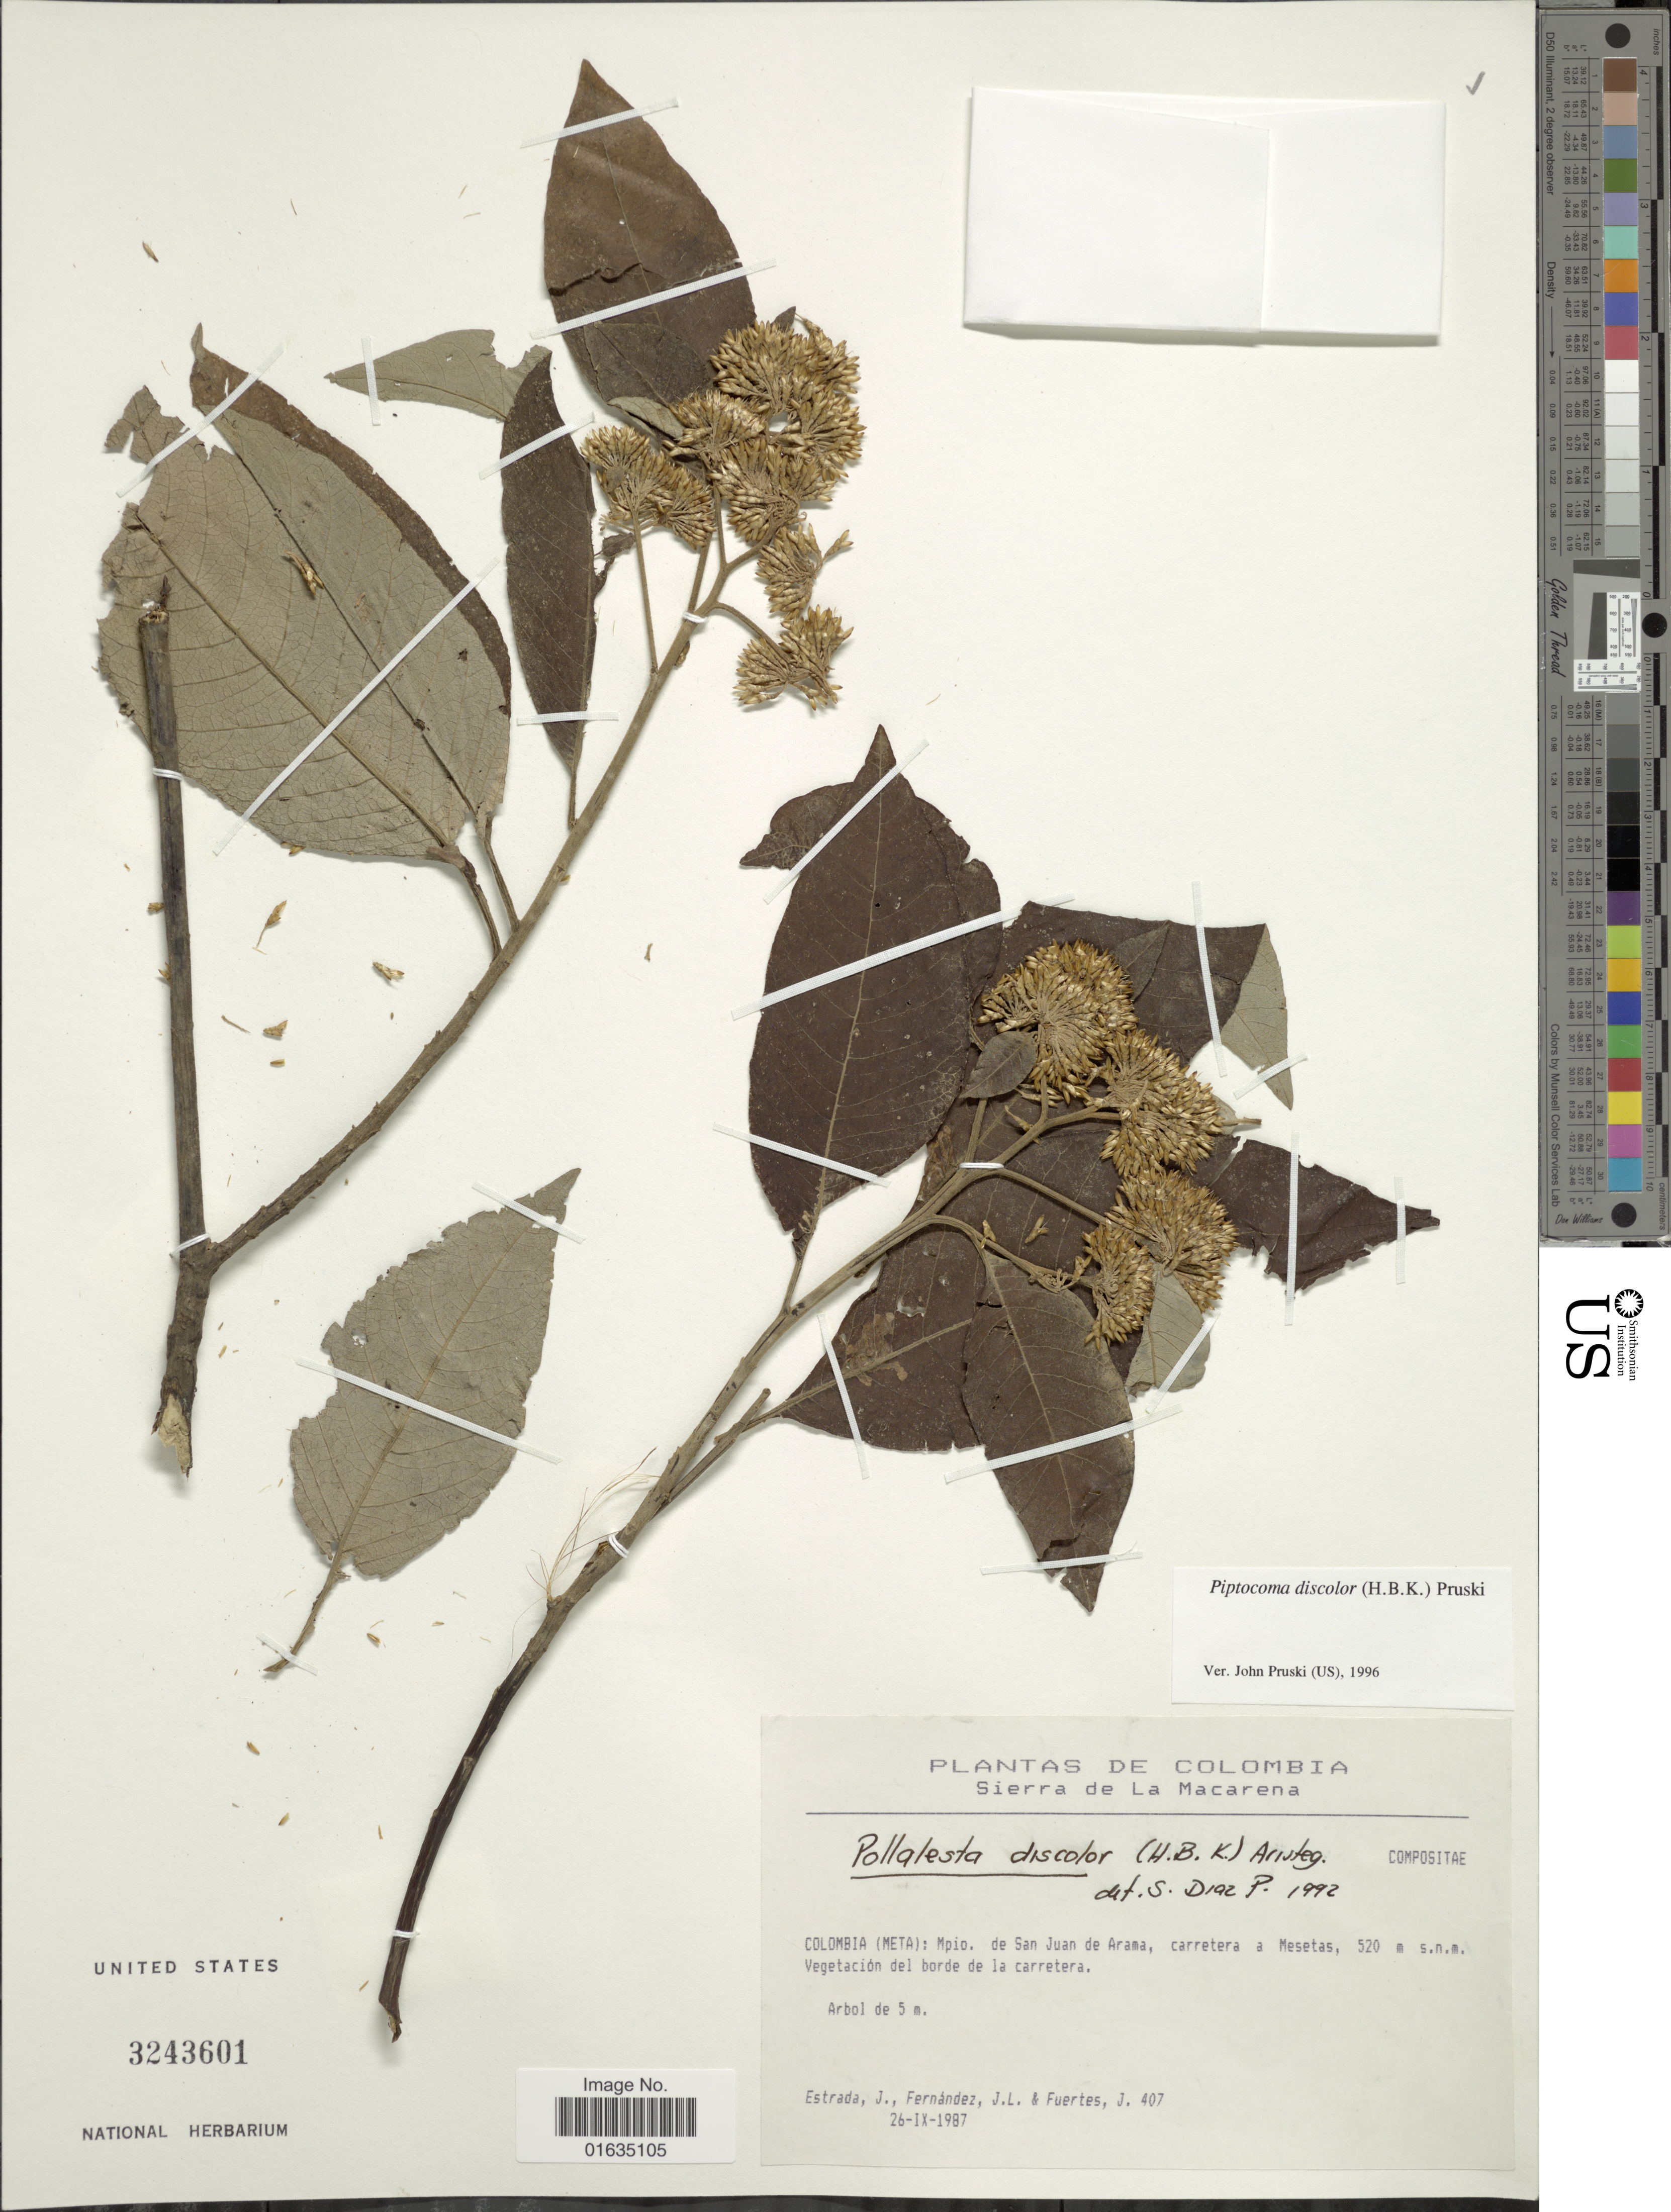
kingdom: Plantae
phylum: Tracheophyta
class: Magnoliopsida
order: Asterales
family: Asteraceae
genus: Pollalesta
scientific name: Pollalesta discolor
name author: (Kunth) Aristeg.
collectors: J. Estrada, J. Fernandez & J. Fuertes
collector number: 407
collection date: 1987-09-26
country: Colombia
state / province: Meta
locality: Sierra de la La Macarena, Meta, Mpio. de San Juan de Arama, carretera a Mesetas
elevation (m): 520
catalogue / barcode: US 3243601